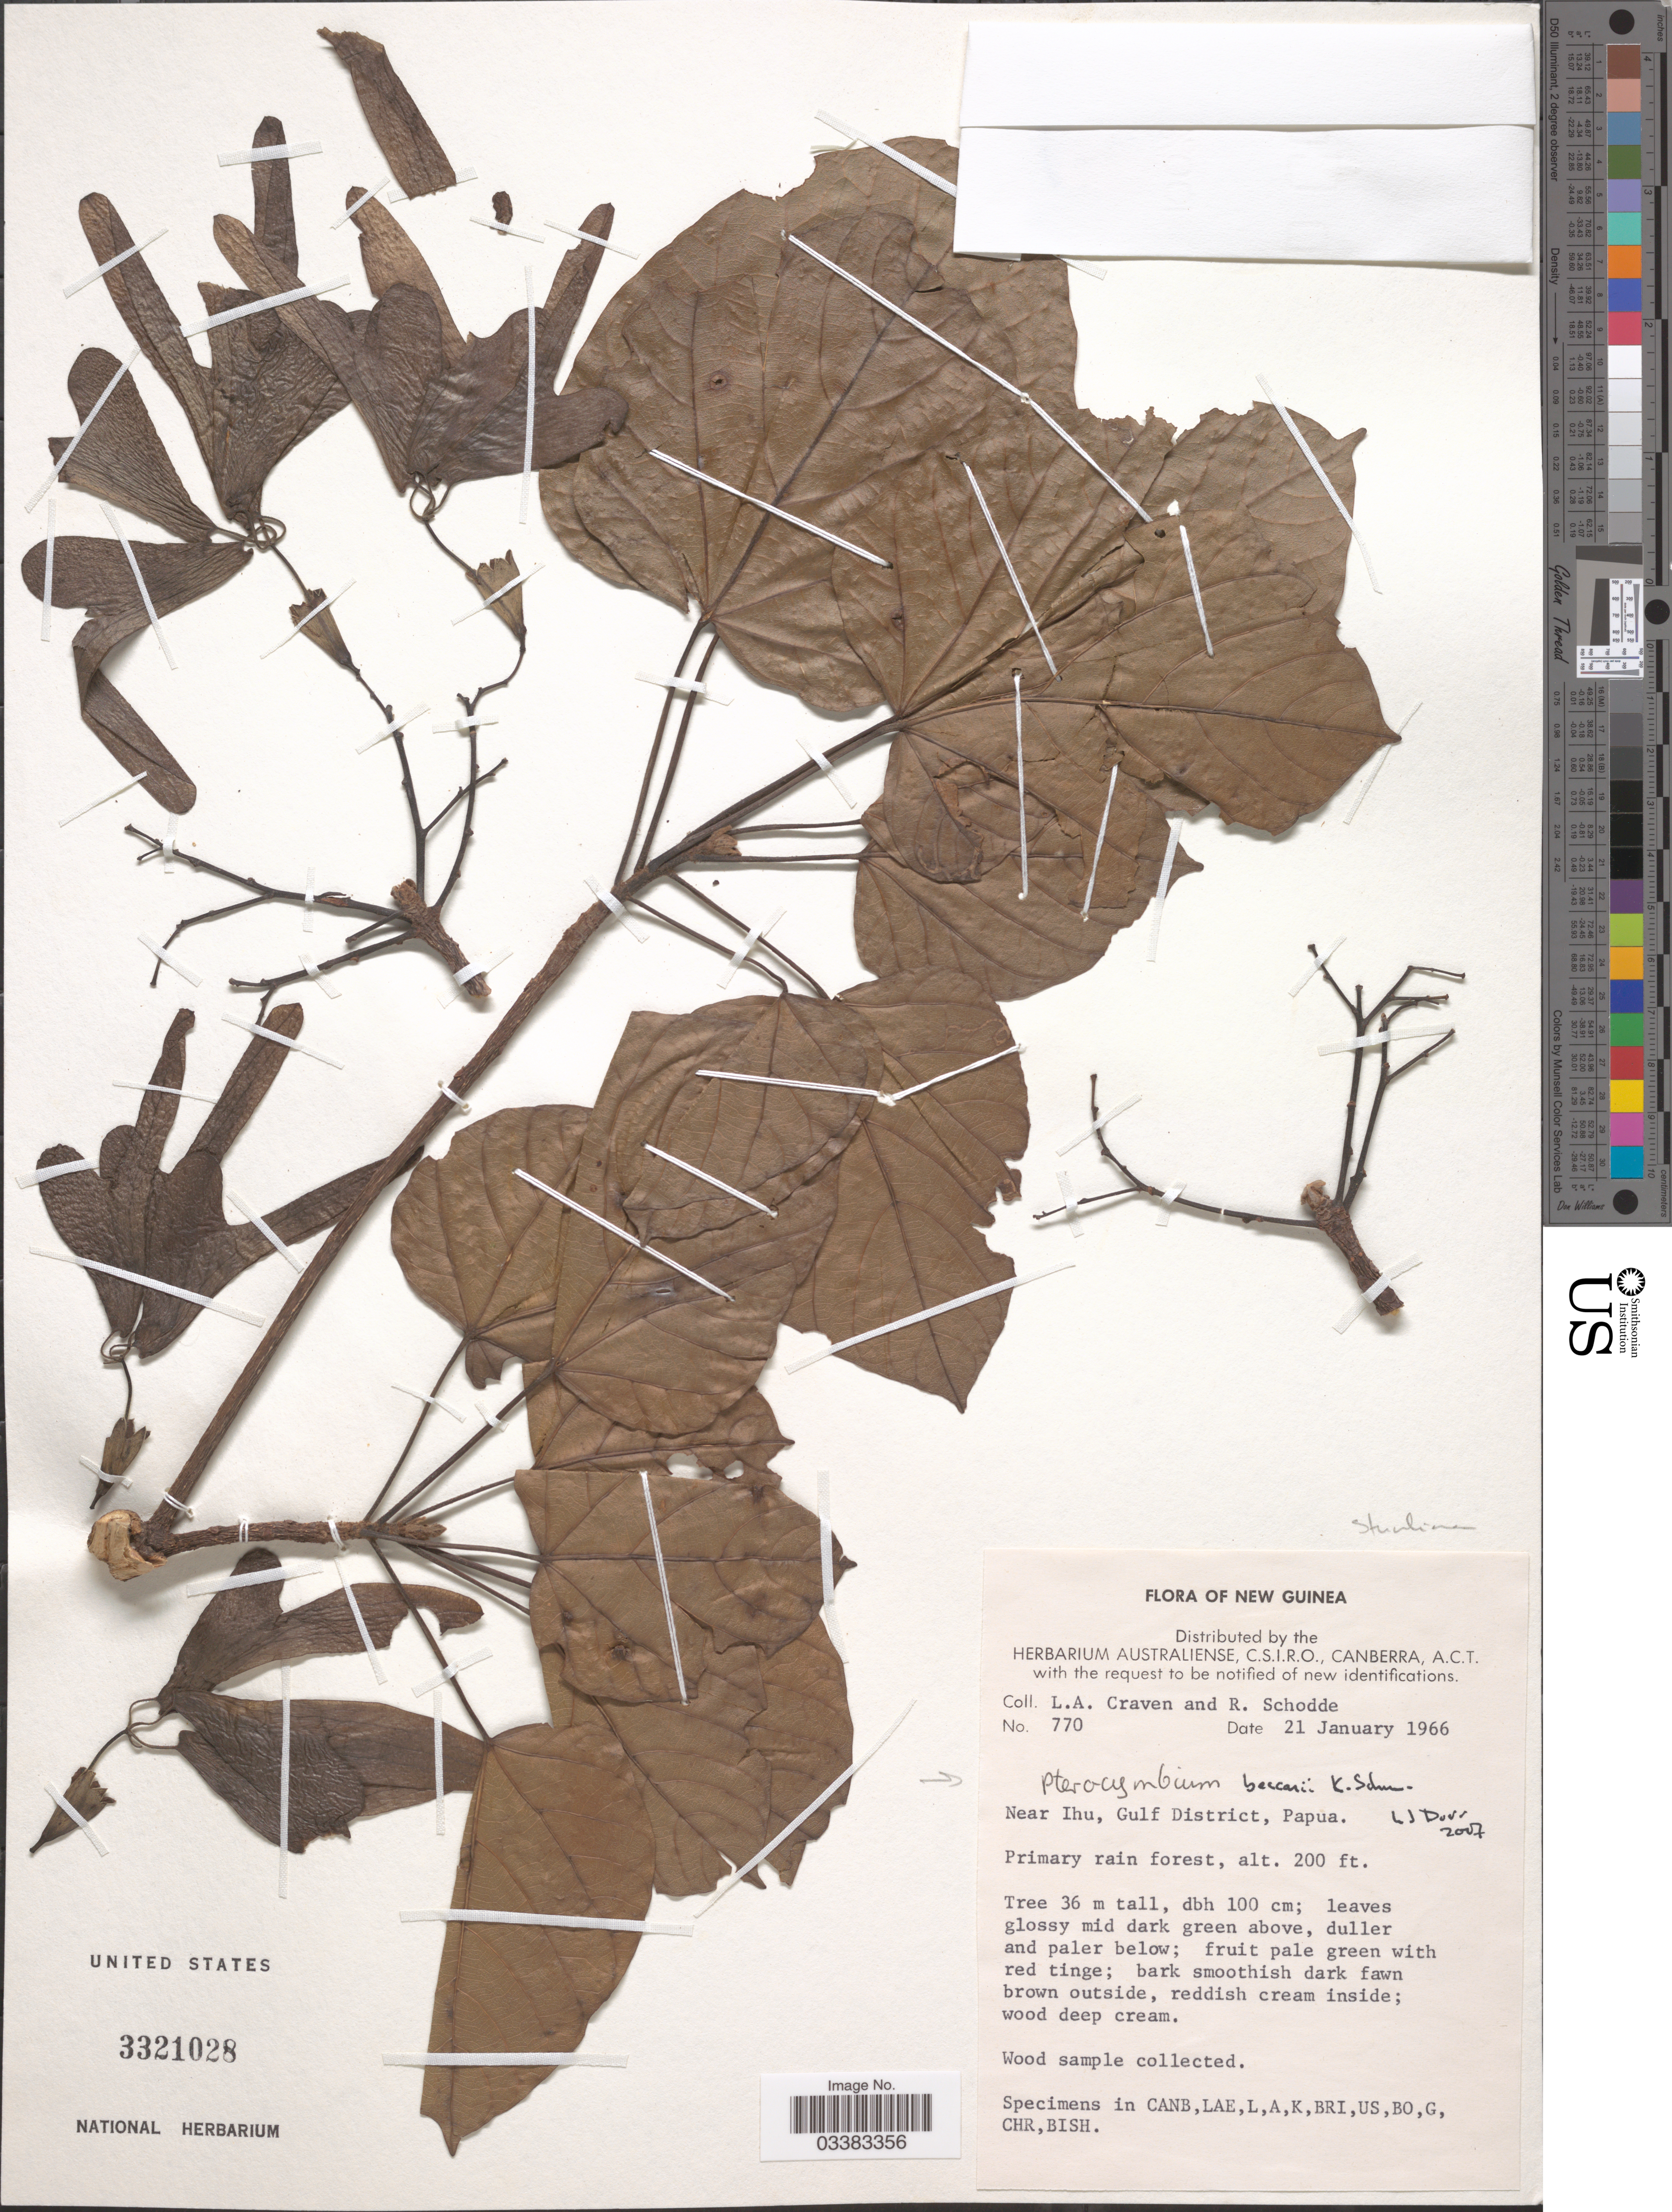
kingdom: Plantae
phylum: Tracheophyta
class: Magnoliopsida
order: Malvales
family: Malvaceae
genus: Pterocymbium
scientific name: Pterocymbium beccarii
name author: K. Schum.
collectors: L. A. Craven & R. Schodde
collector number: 770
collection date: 1966-01-21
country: Papua New Guinea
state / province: Gulf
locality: New Guinea. Near Ihu, Gulf District, Papua.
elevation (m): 61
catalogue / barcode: US 3321028